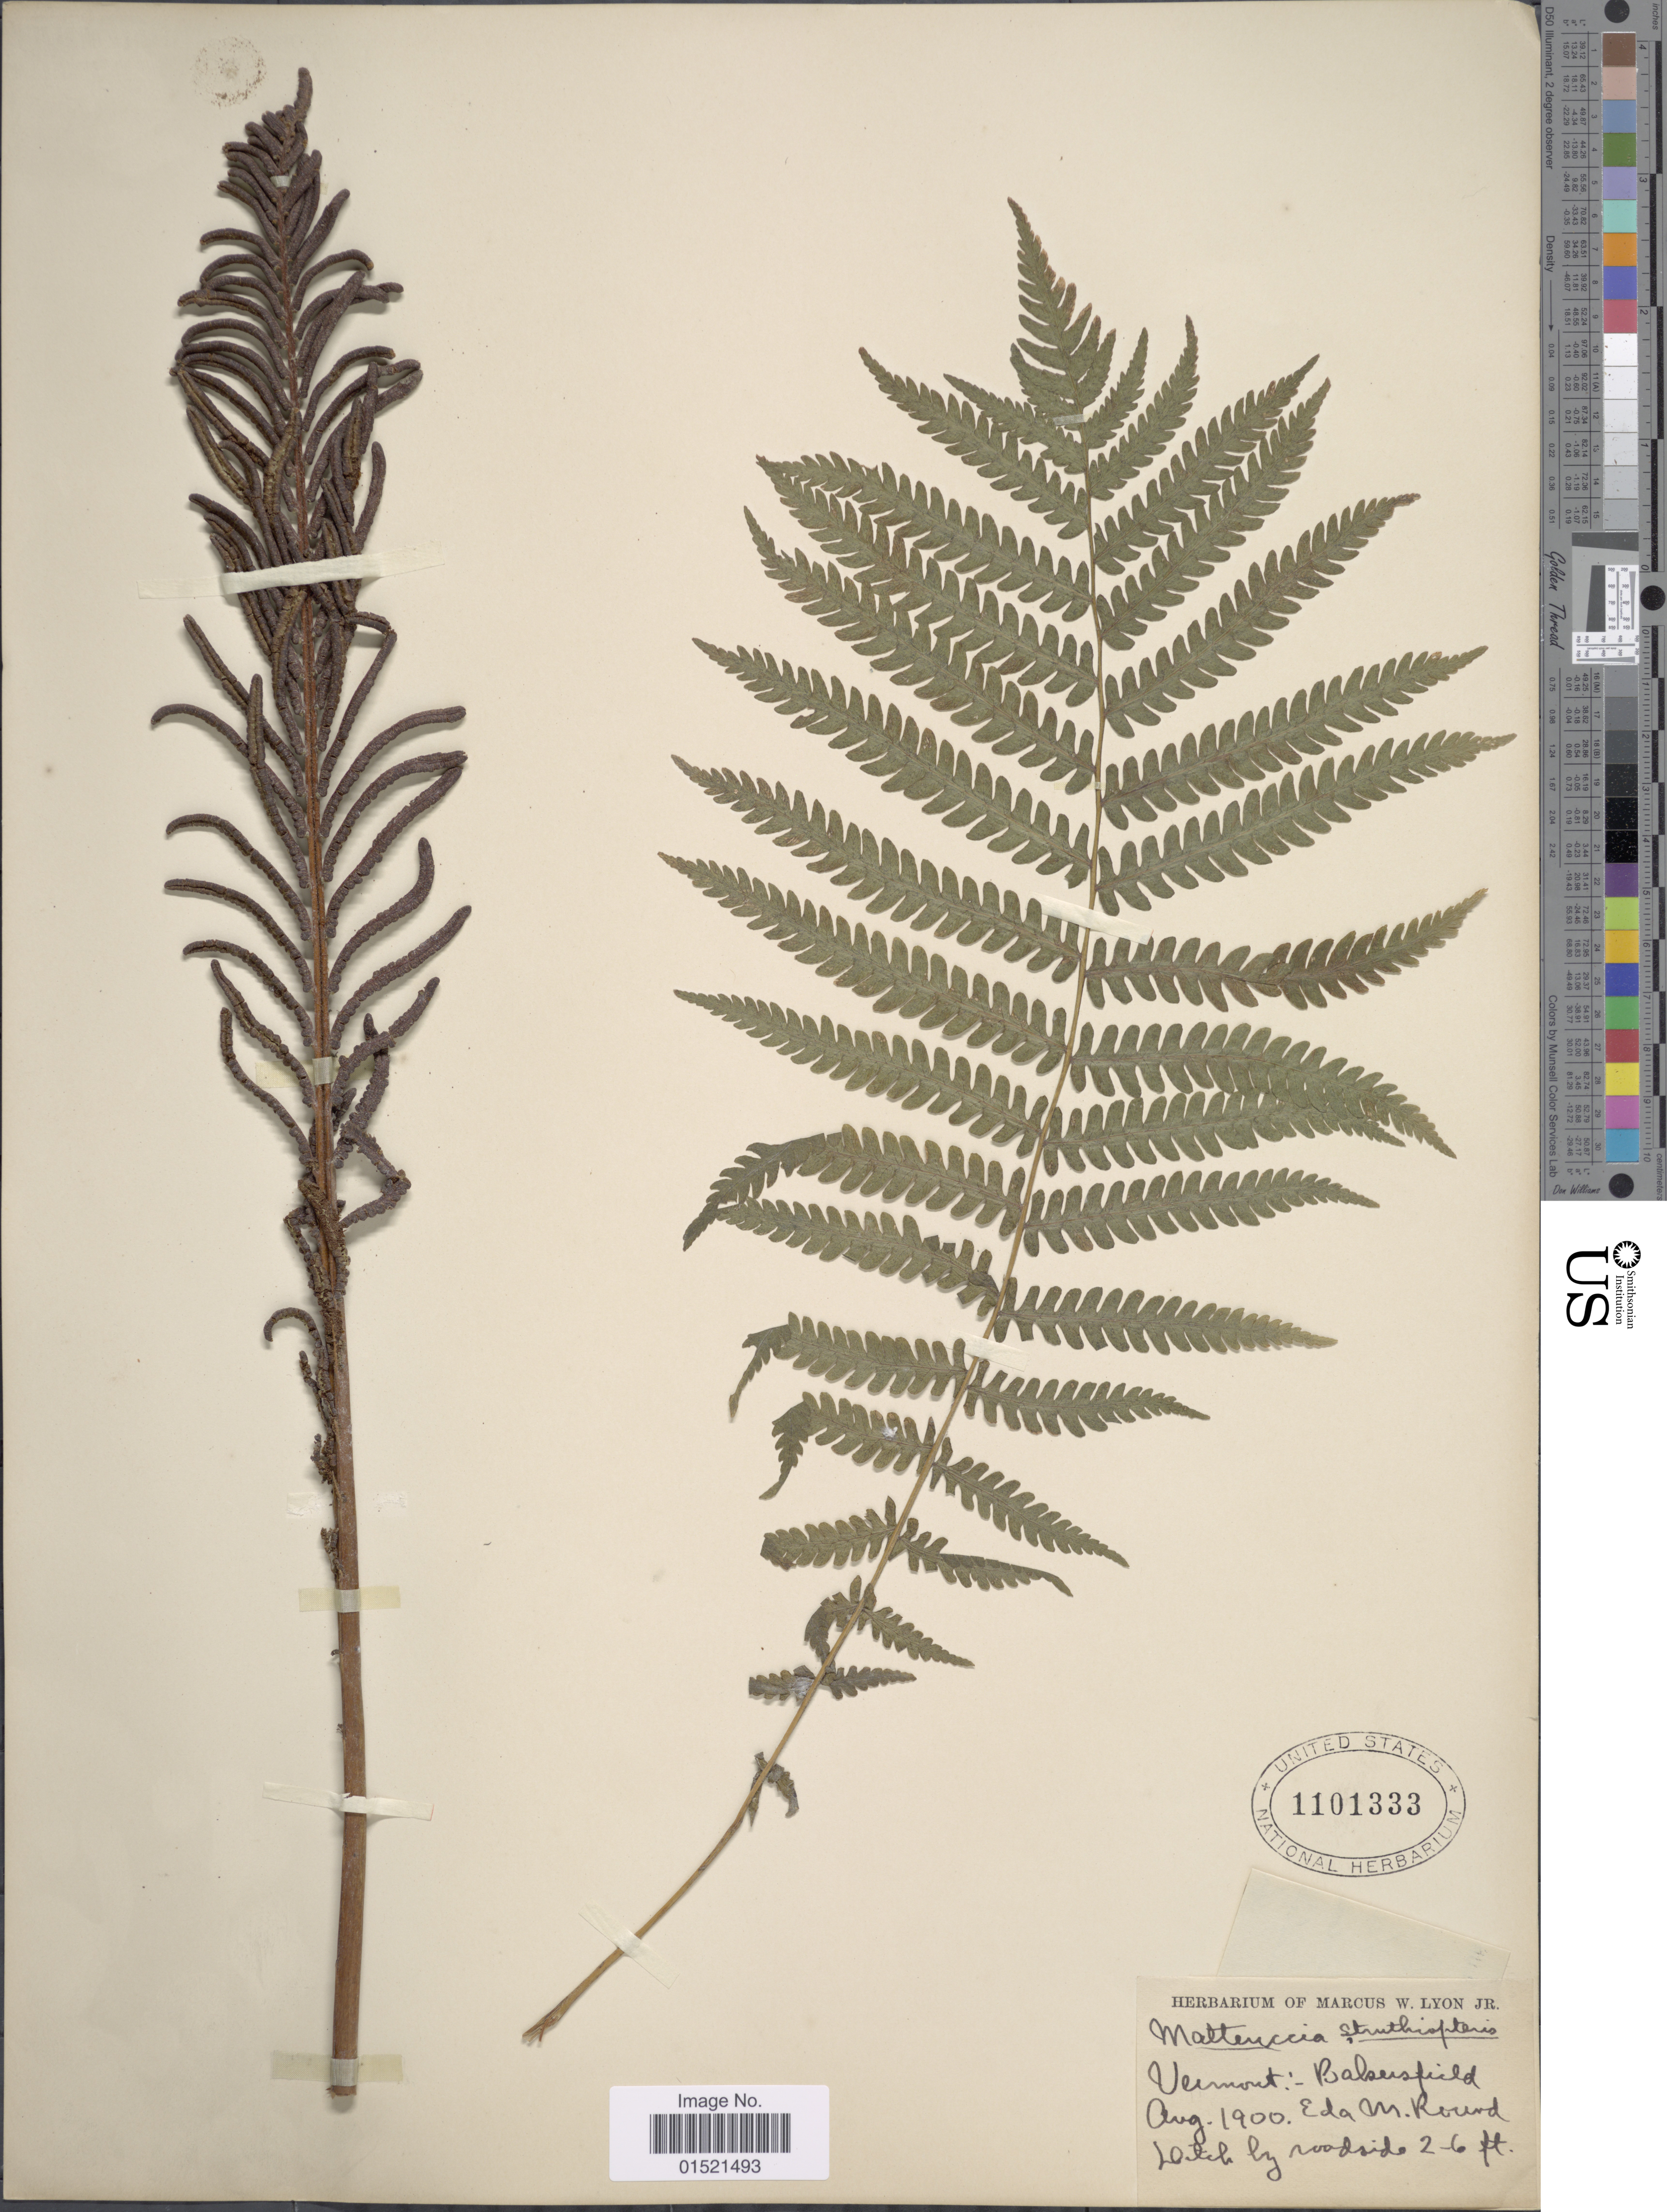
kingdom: Plantae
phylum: Tracheophyta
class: Polypodiopsida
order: Polypodiales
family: Onocleaceae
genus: Matteuccia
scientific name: Matteuccia struthiopteris var. pensylvanica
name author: (Willd.) C.V. Morton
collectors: E. Round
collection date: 1900-08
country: United States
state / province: Vermont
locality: Balsersfield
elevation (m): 1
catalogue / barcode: US 1101333